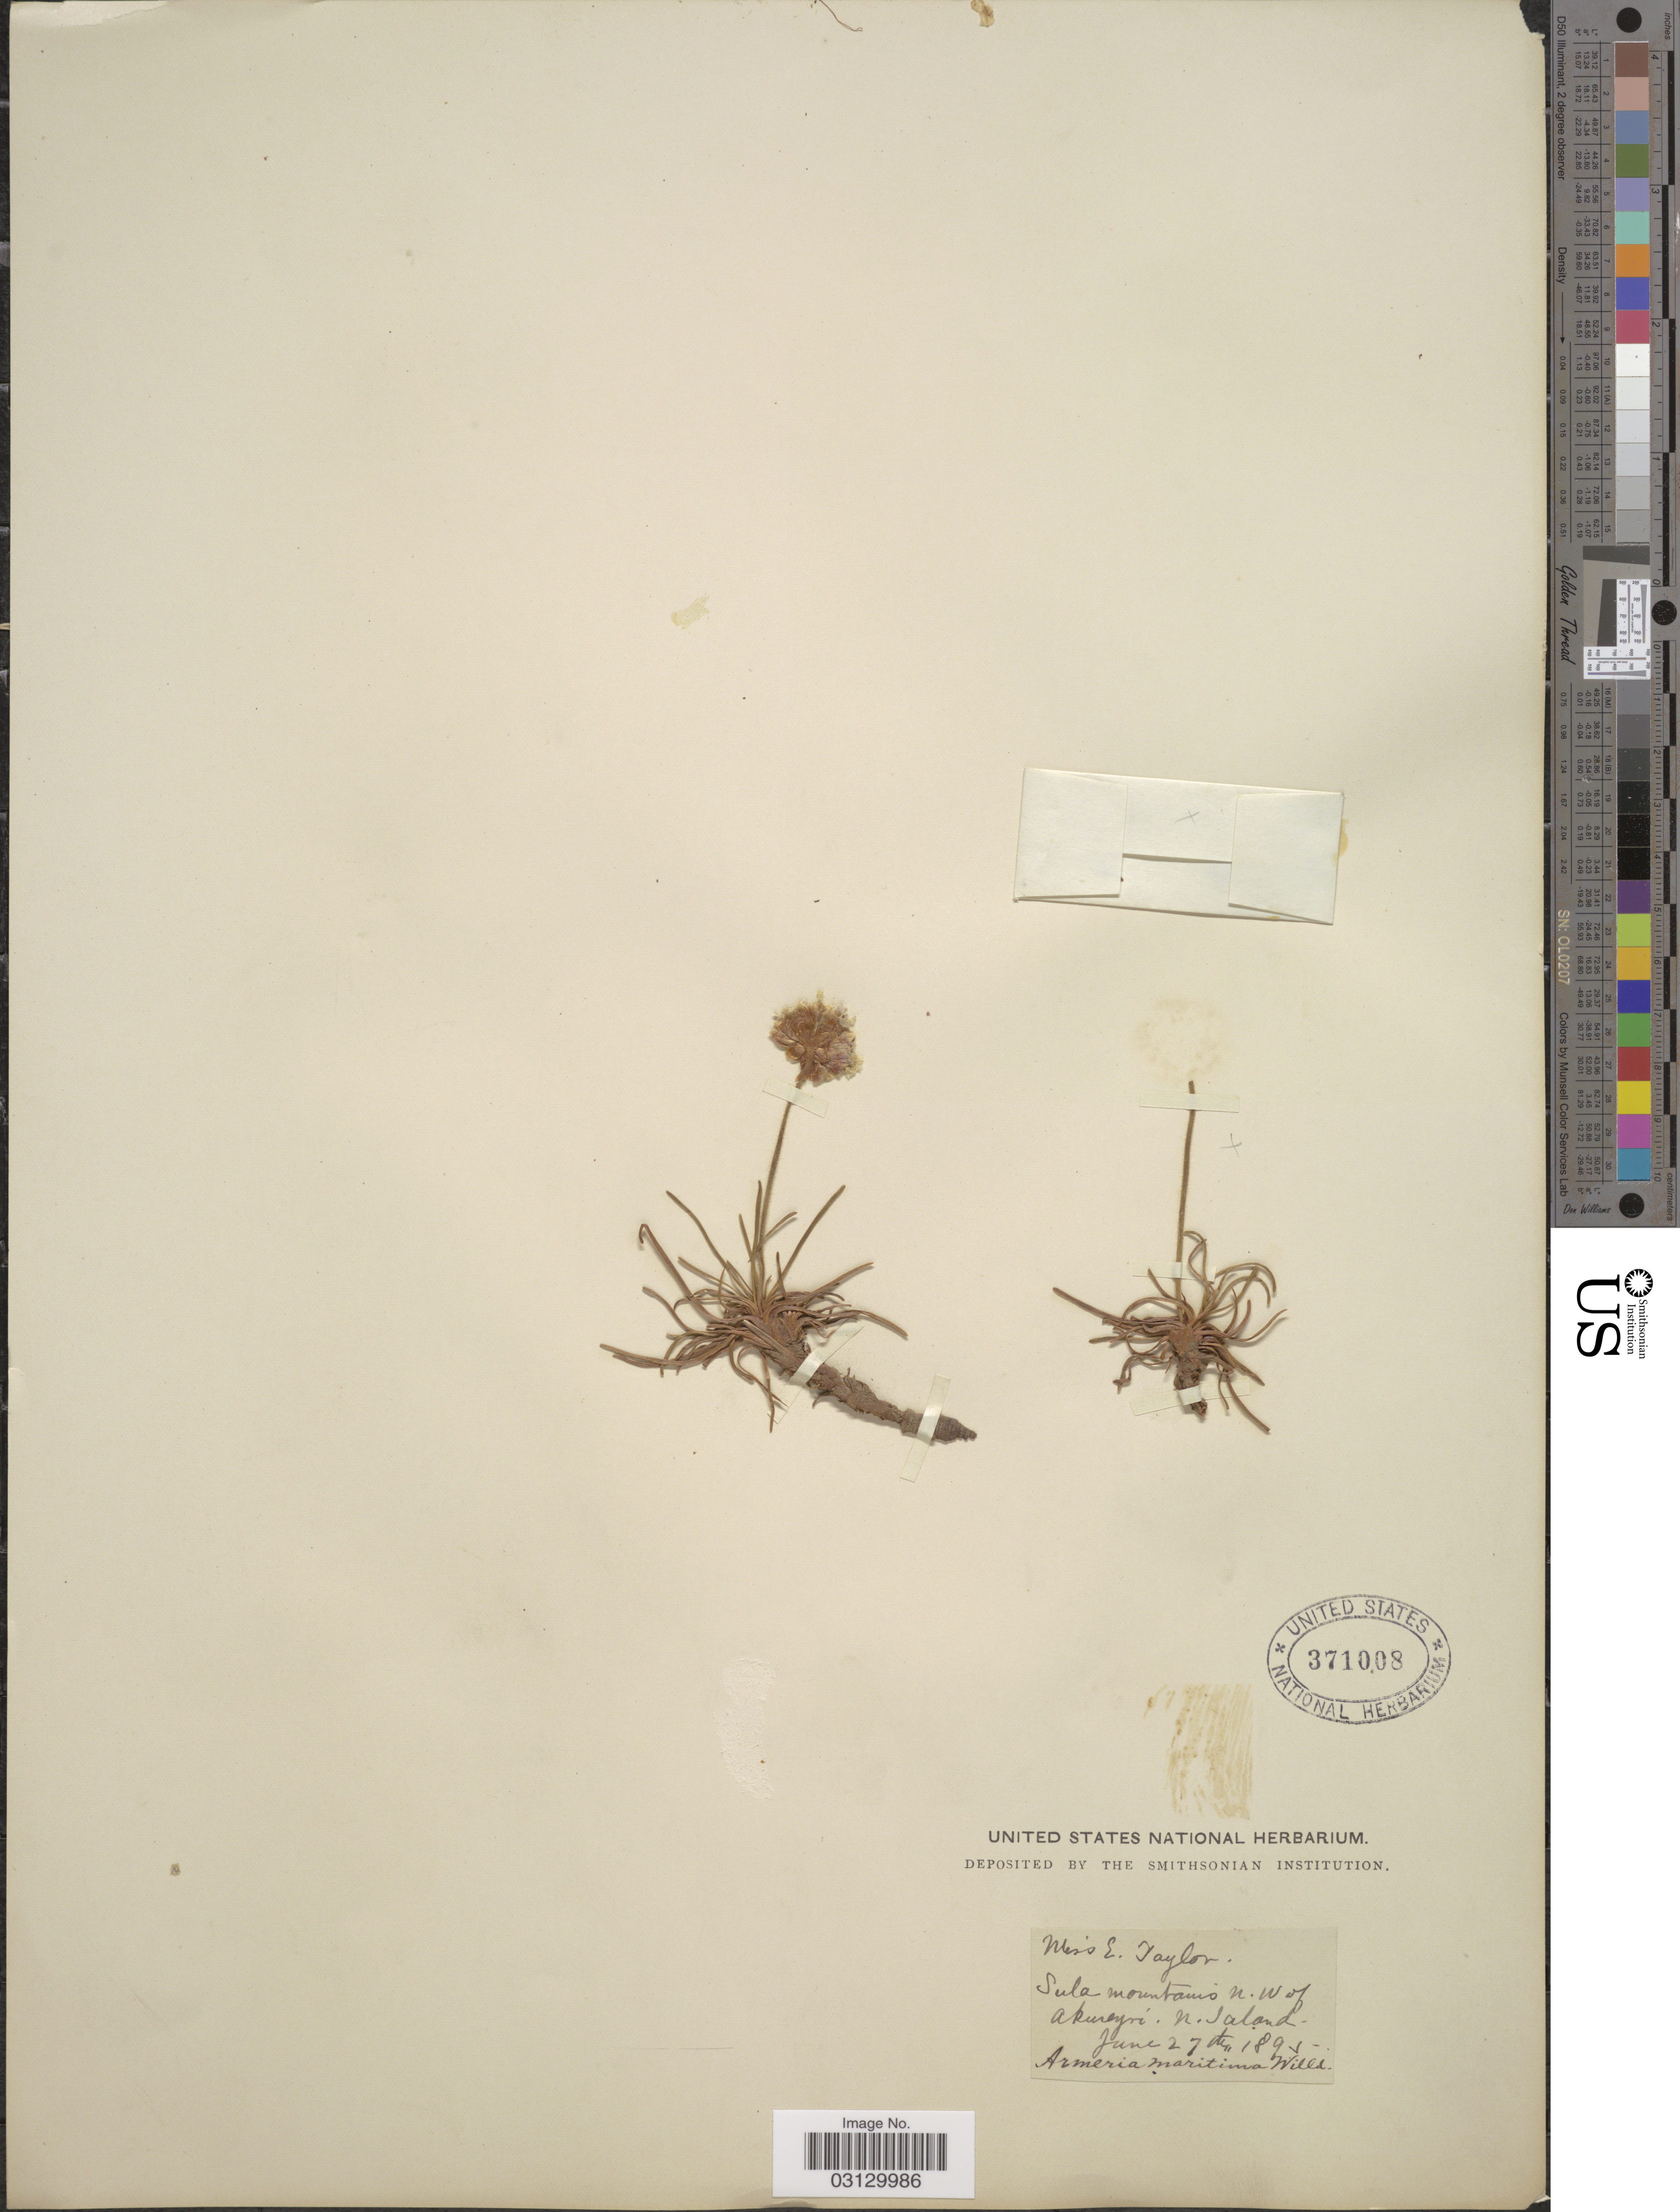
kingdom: Plantae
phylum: Tracheophyta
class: Magnoliopsida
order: Caryophyllales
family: Plumbaginaceae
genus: Armeria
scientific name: Armeria maritima subsp. maritima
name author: (Mill.) Willd.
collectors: E. Taylor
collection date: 1895-06-27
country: Iceland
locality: Sula mountains N.W. of Akureyri. N. Iceland.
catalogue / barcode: US 371008